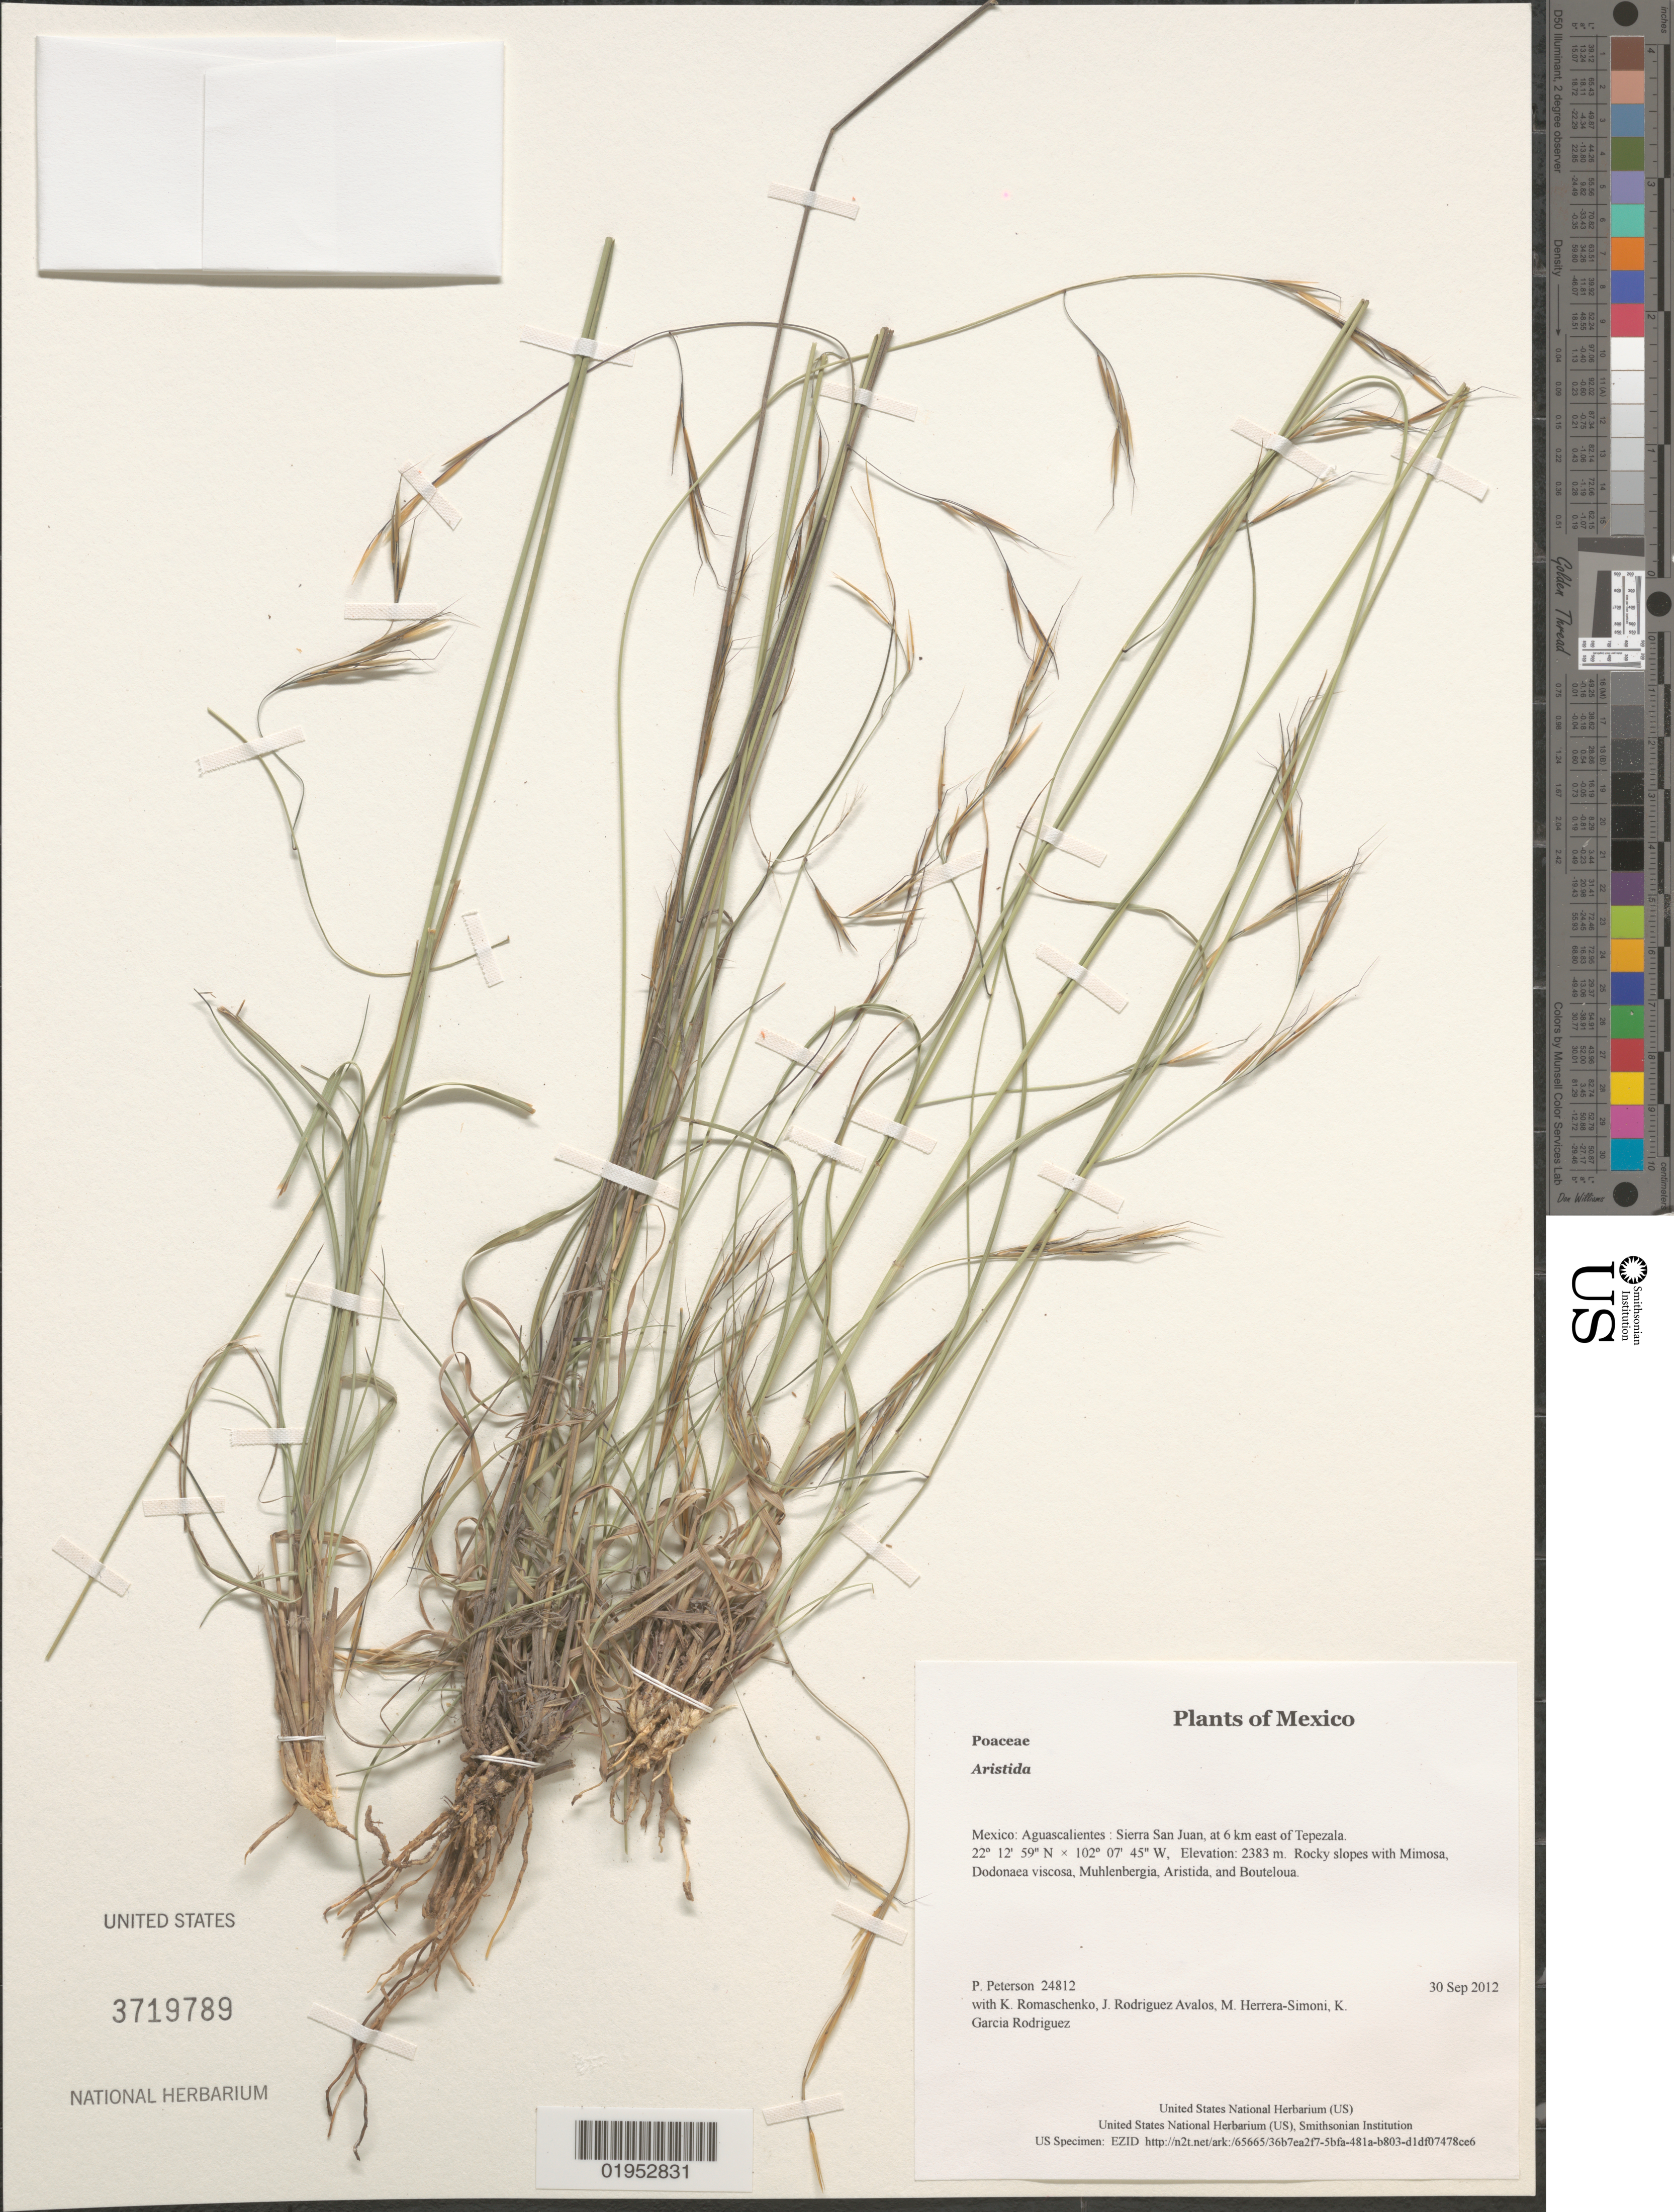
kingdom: Plantae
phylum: Tracheophyta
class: Liliopsida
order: Poales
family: Poaceae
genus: Aristida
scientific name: Aristida sp.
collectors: P. M. Peterson, K. Romaschenko, J. Rodriguez Avalos, M. Herrera-Simoni & K. Garcia Rodriguez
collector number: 24812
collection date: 2012-09-30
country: Mexico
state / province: Aguascalientes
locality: Sierra San Juan, at 6 km east of Tepezala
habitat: Rocky slopes with Mimosa, Dodonaea viscosa, Muhlenbergia, Aristida, and Bouteloua.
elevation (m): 2383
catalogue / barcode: US 3719789